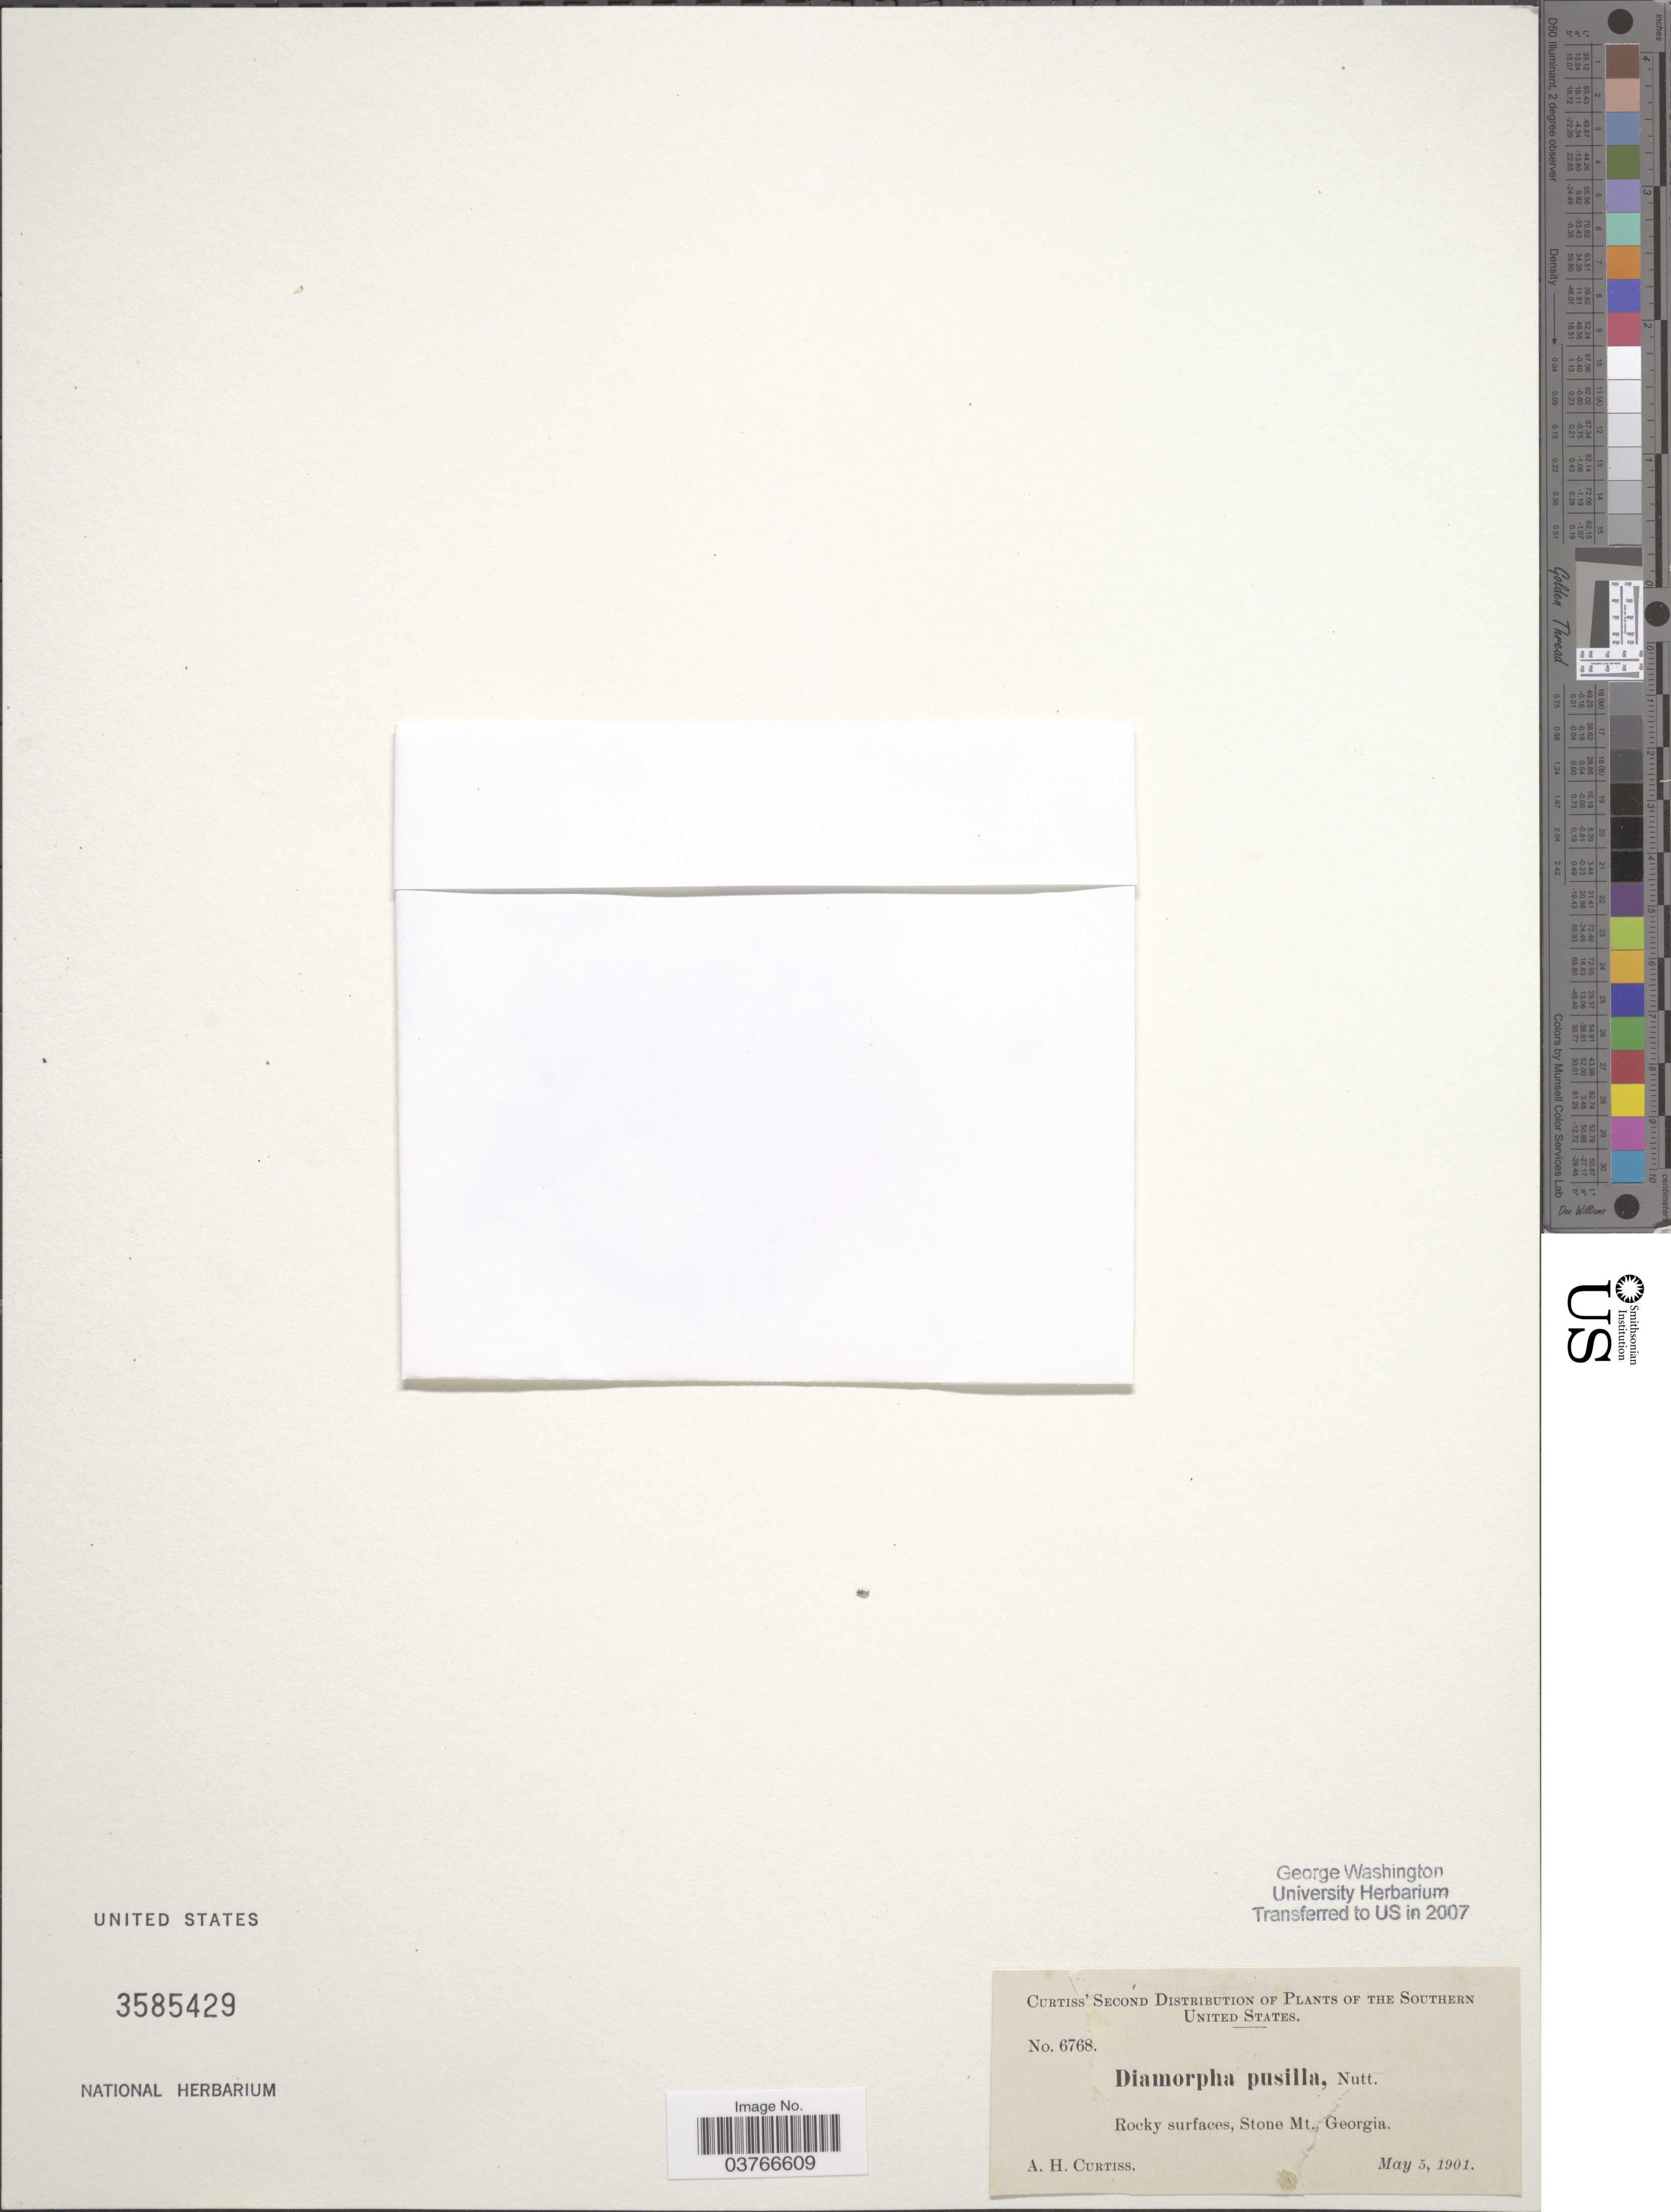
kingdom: Plantae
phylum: Tracheophyta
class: Magnoliopsida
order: Saxifragales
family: Crassulaceae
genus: Sedum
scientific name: Sedum pusillum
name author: Michx.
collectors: A. H. Curtiss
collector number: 6768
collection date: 1901-05-05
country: United States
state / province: Georgia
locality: Southern United States. Rocky surfaces, Stone Mt.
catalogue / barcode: US 3585429